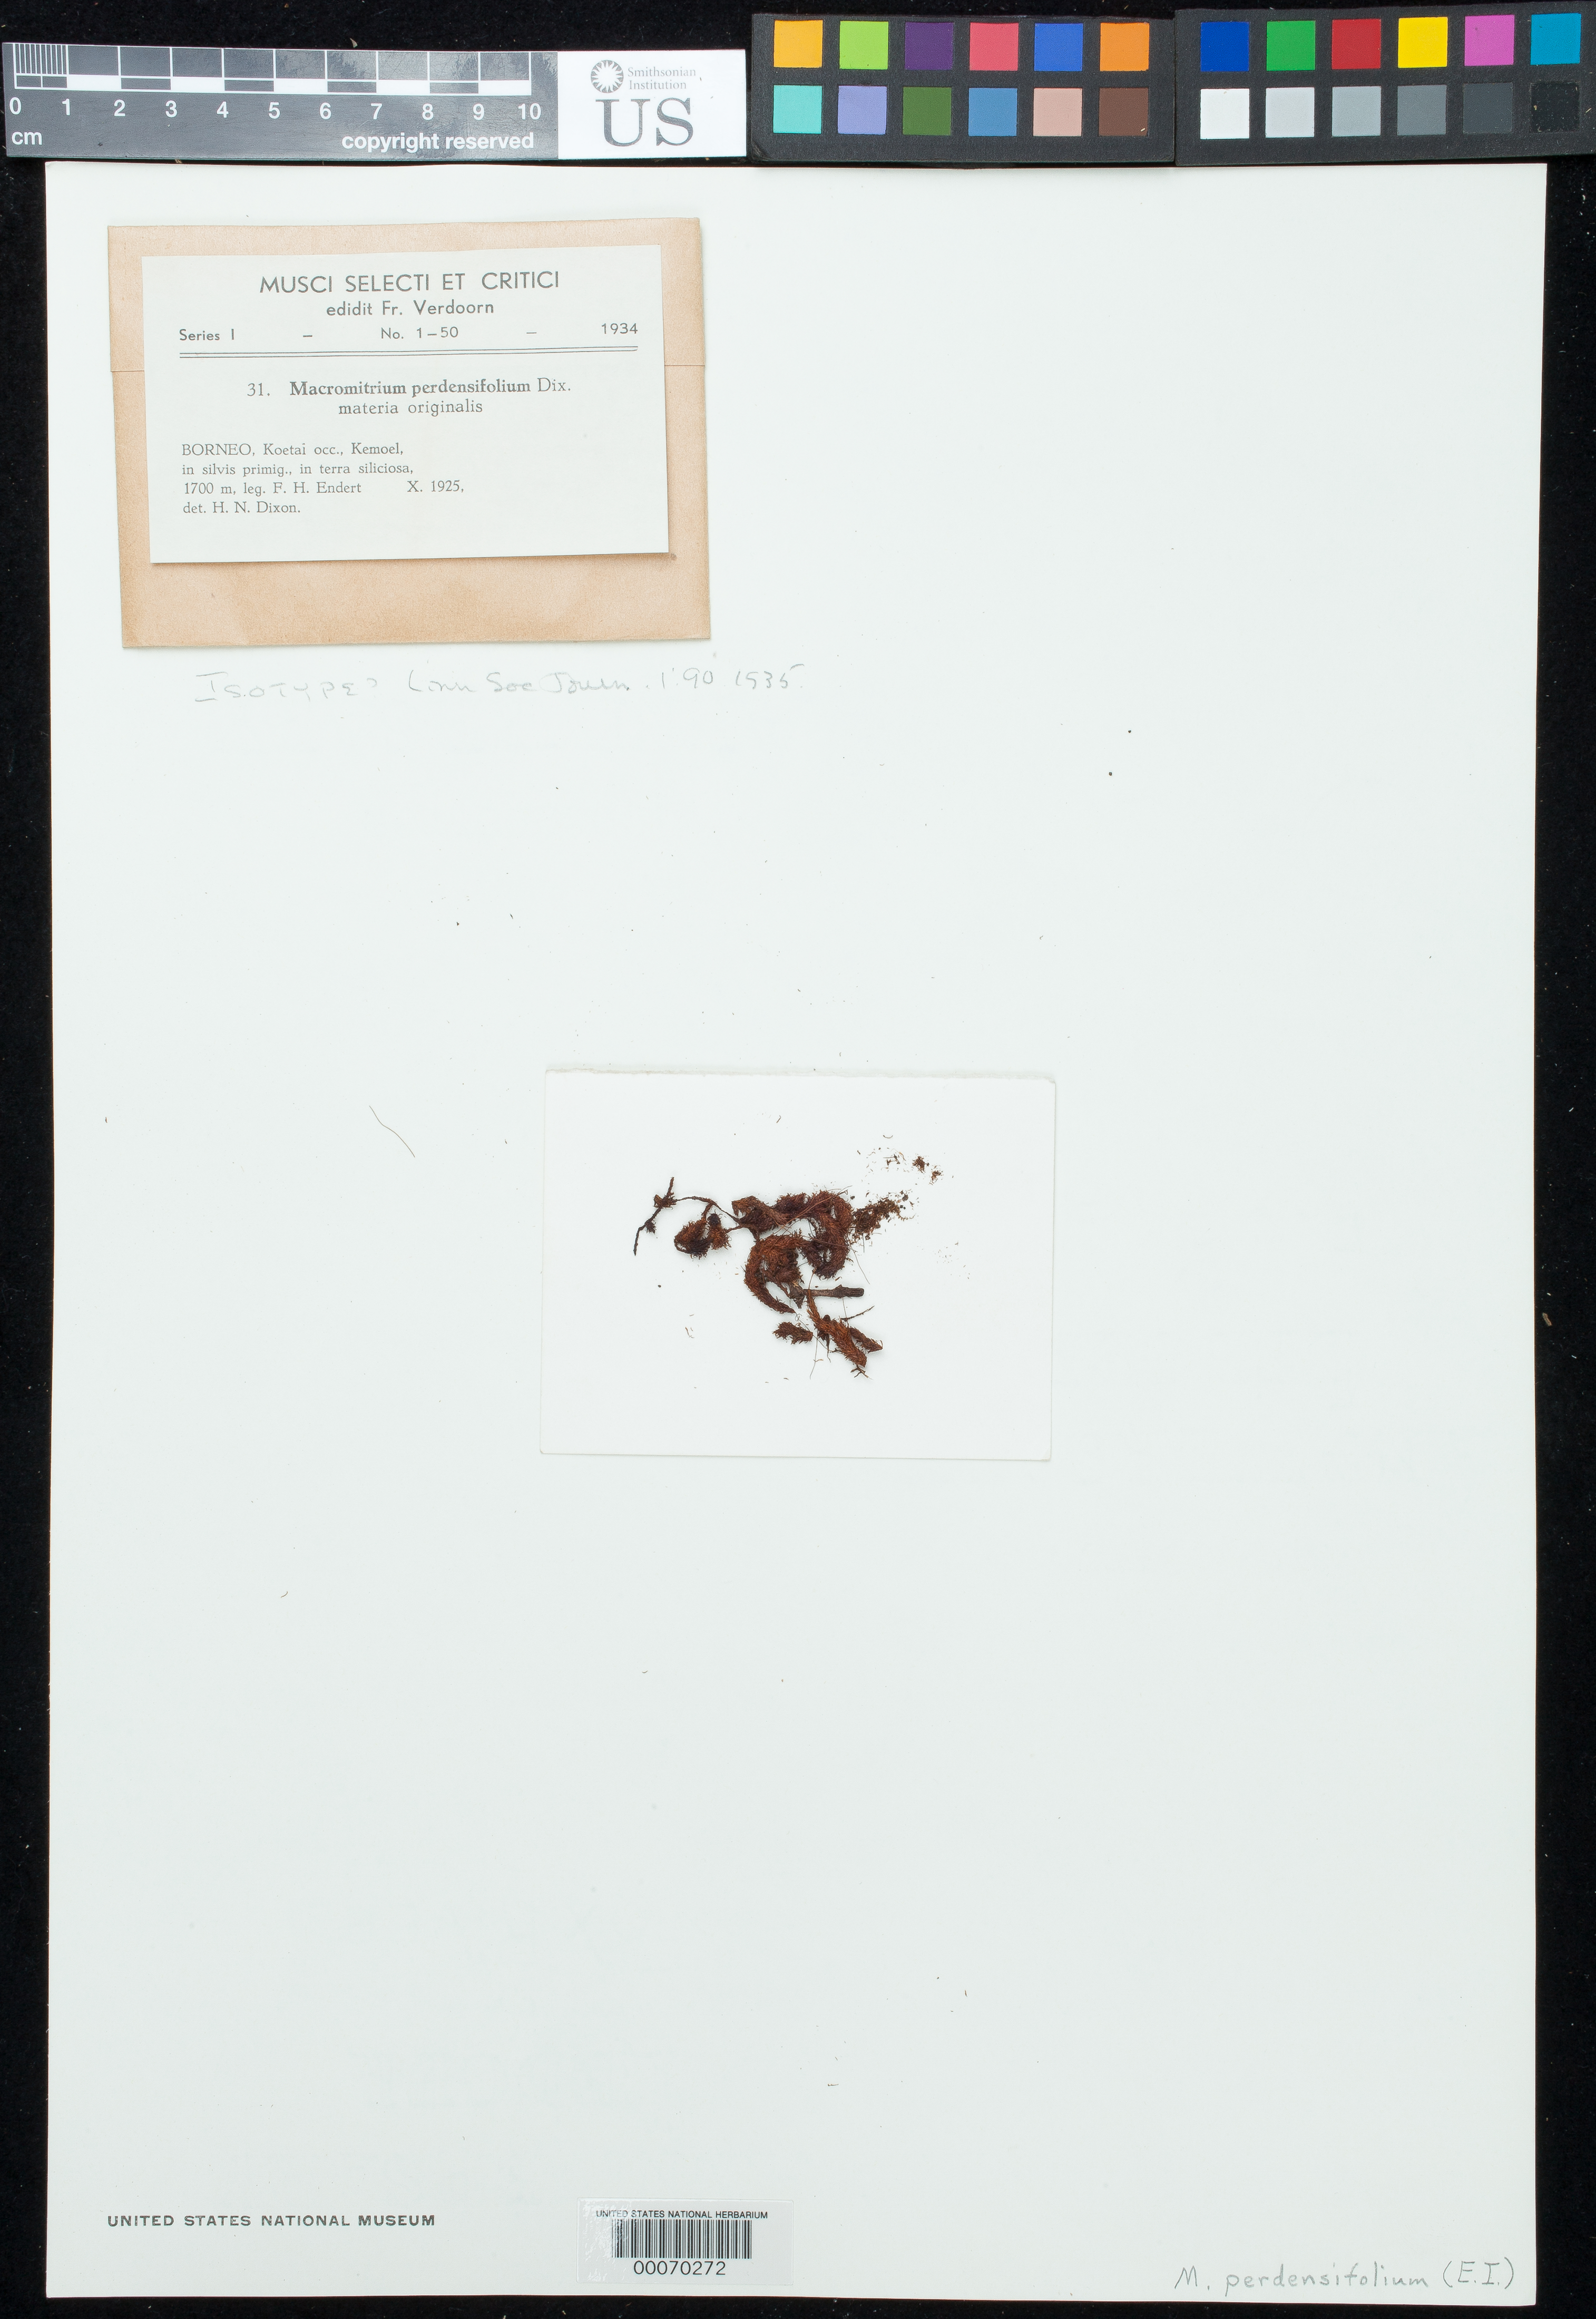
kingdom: Plantae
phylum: Bryophyta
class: Bryopsida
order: Orthotrichales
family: Orthotrichaceae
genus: Macromitrium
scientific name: Macromitrium perdensifolium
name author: Dixon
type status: Isotype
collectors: F. Endert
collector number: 31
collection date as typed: Oct 1925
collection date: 1925-10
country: Indonesia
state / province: Kalimantan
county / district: Kalimantan Timur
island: Borneo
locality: Koetai occ. Kemoel. [Koetai E of Kemoel?]